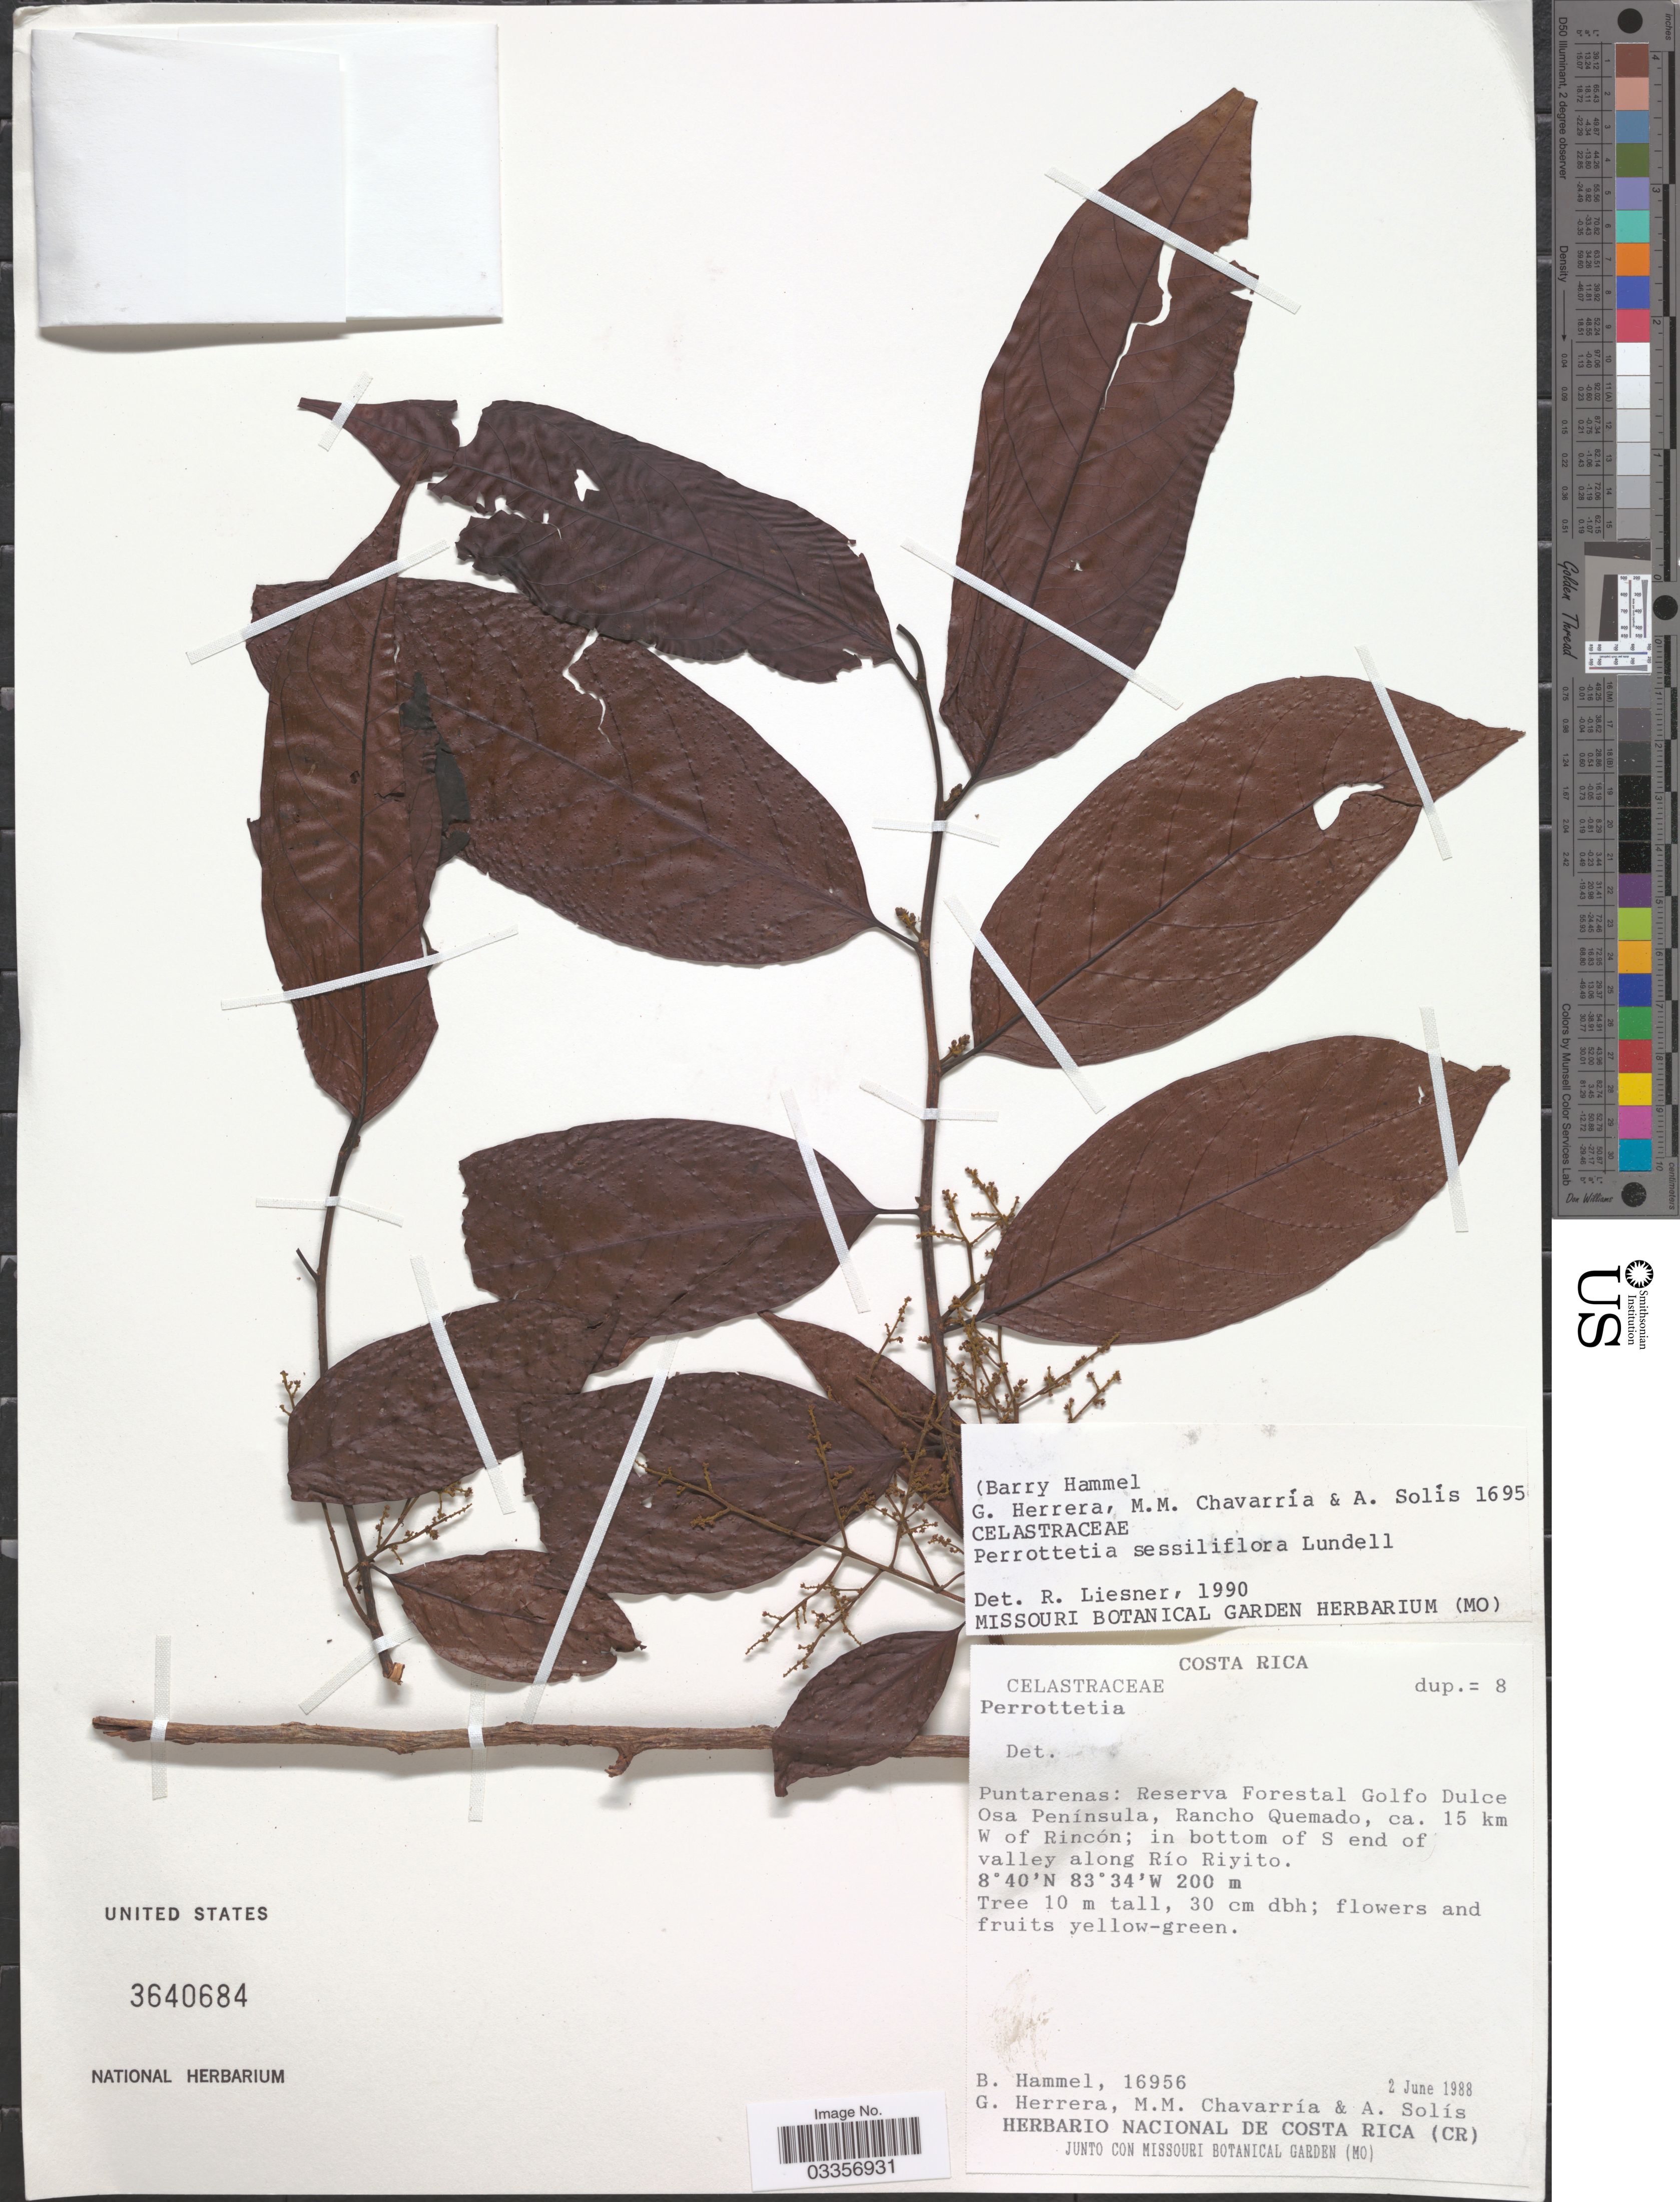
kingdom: Plantae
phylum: Tracheophyta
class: Magnoliopsida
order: Huerteales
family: Dipentodontaceae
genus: Perrottetia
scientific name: Perrottetia sessiliflora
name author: Lundell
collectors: B. Hammel, G. Herrera, M. Chavarría & A. Solis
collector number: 16956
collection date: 1988-06-02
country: Costa Rica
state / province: Puntarenas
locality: Reserva Forestal Golfo Dulce Osa Península, Rancho Quemado, ca. 15 km W of Rincón; in bottom of S end of valley along Río Riyito.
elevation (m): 200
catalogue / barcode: US 3640684